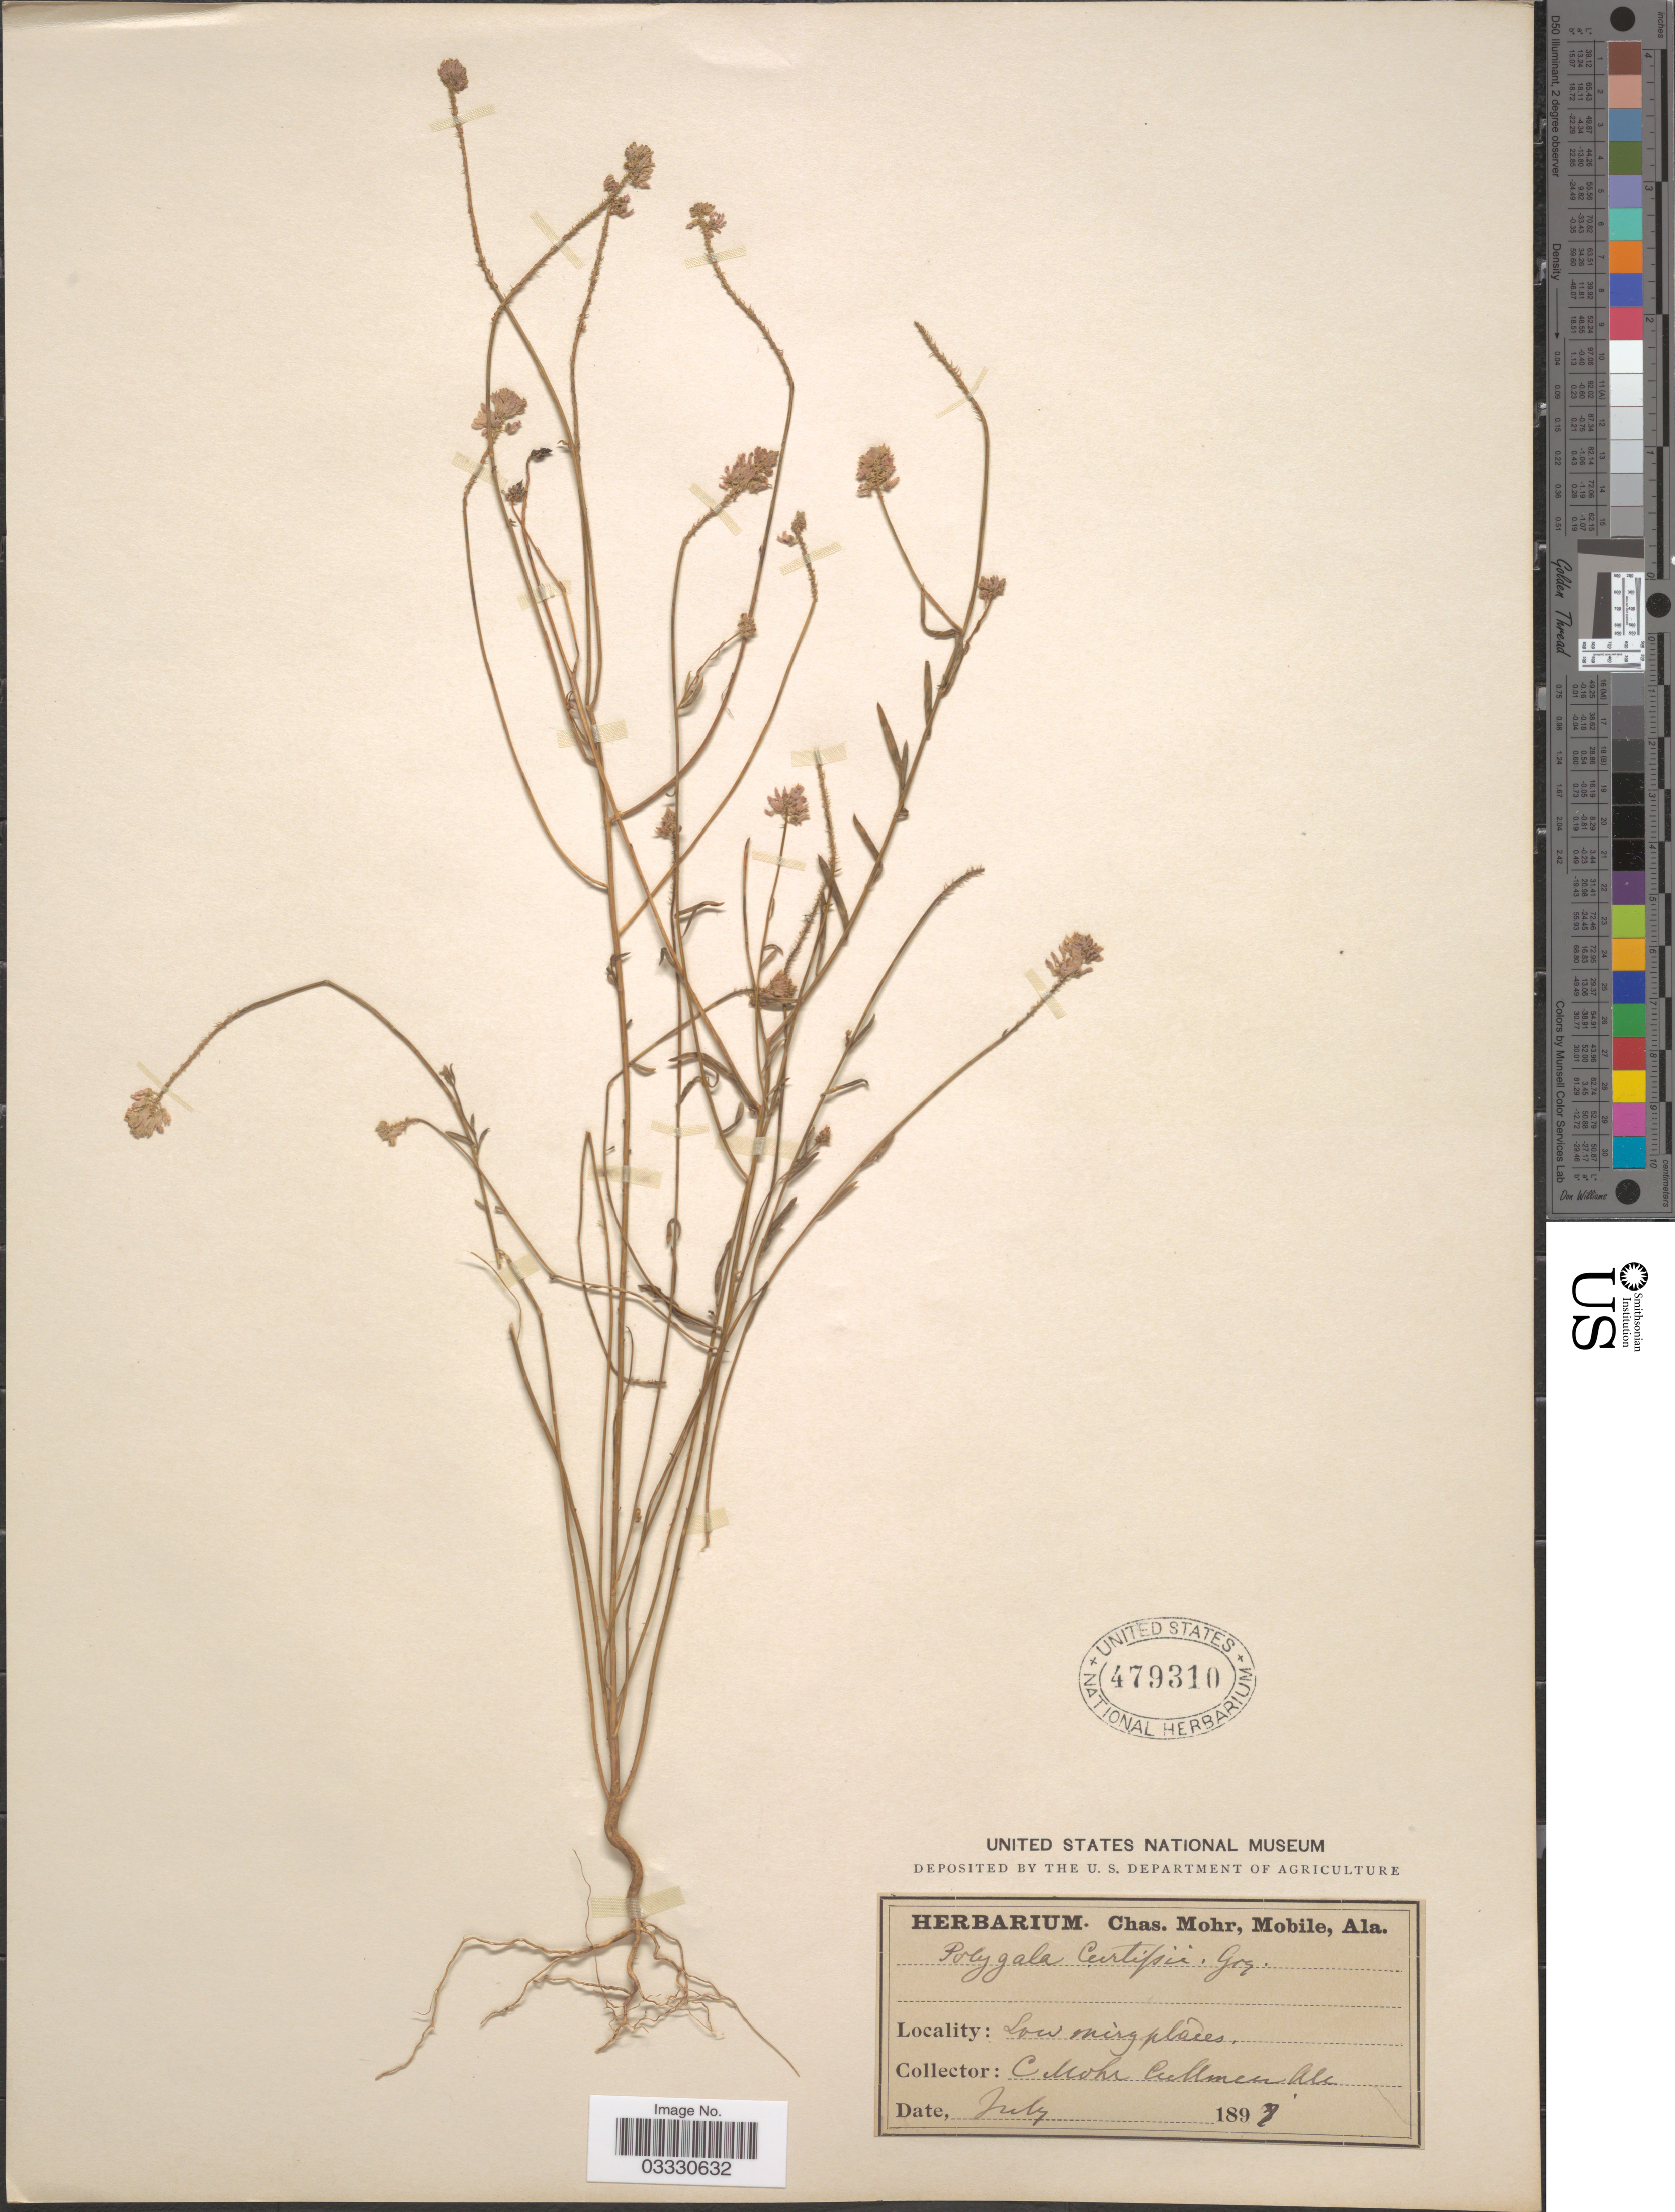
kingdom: Plantae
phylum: Tracheophyta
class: Magnoliopsida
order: Fabales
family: Polygalaceae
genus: Polygala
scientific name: Polygala curtissii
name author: A. Gray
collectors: C. T. Mohr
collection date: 1897-07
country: United States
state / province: Alabama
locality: Cullmen.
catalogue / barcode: US 479310